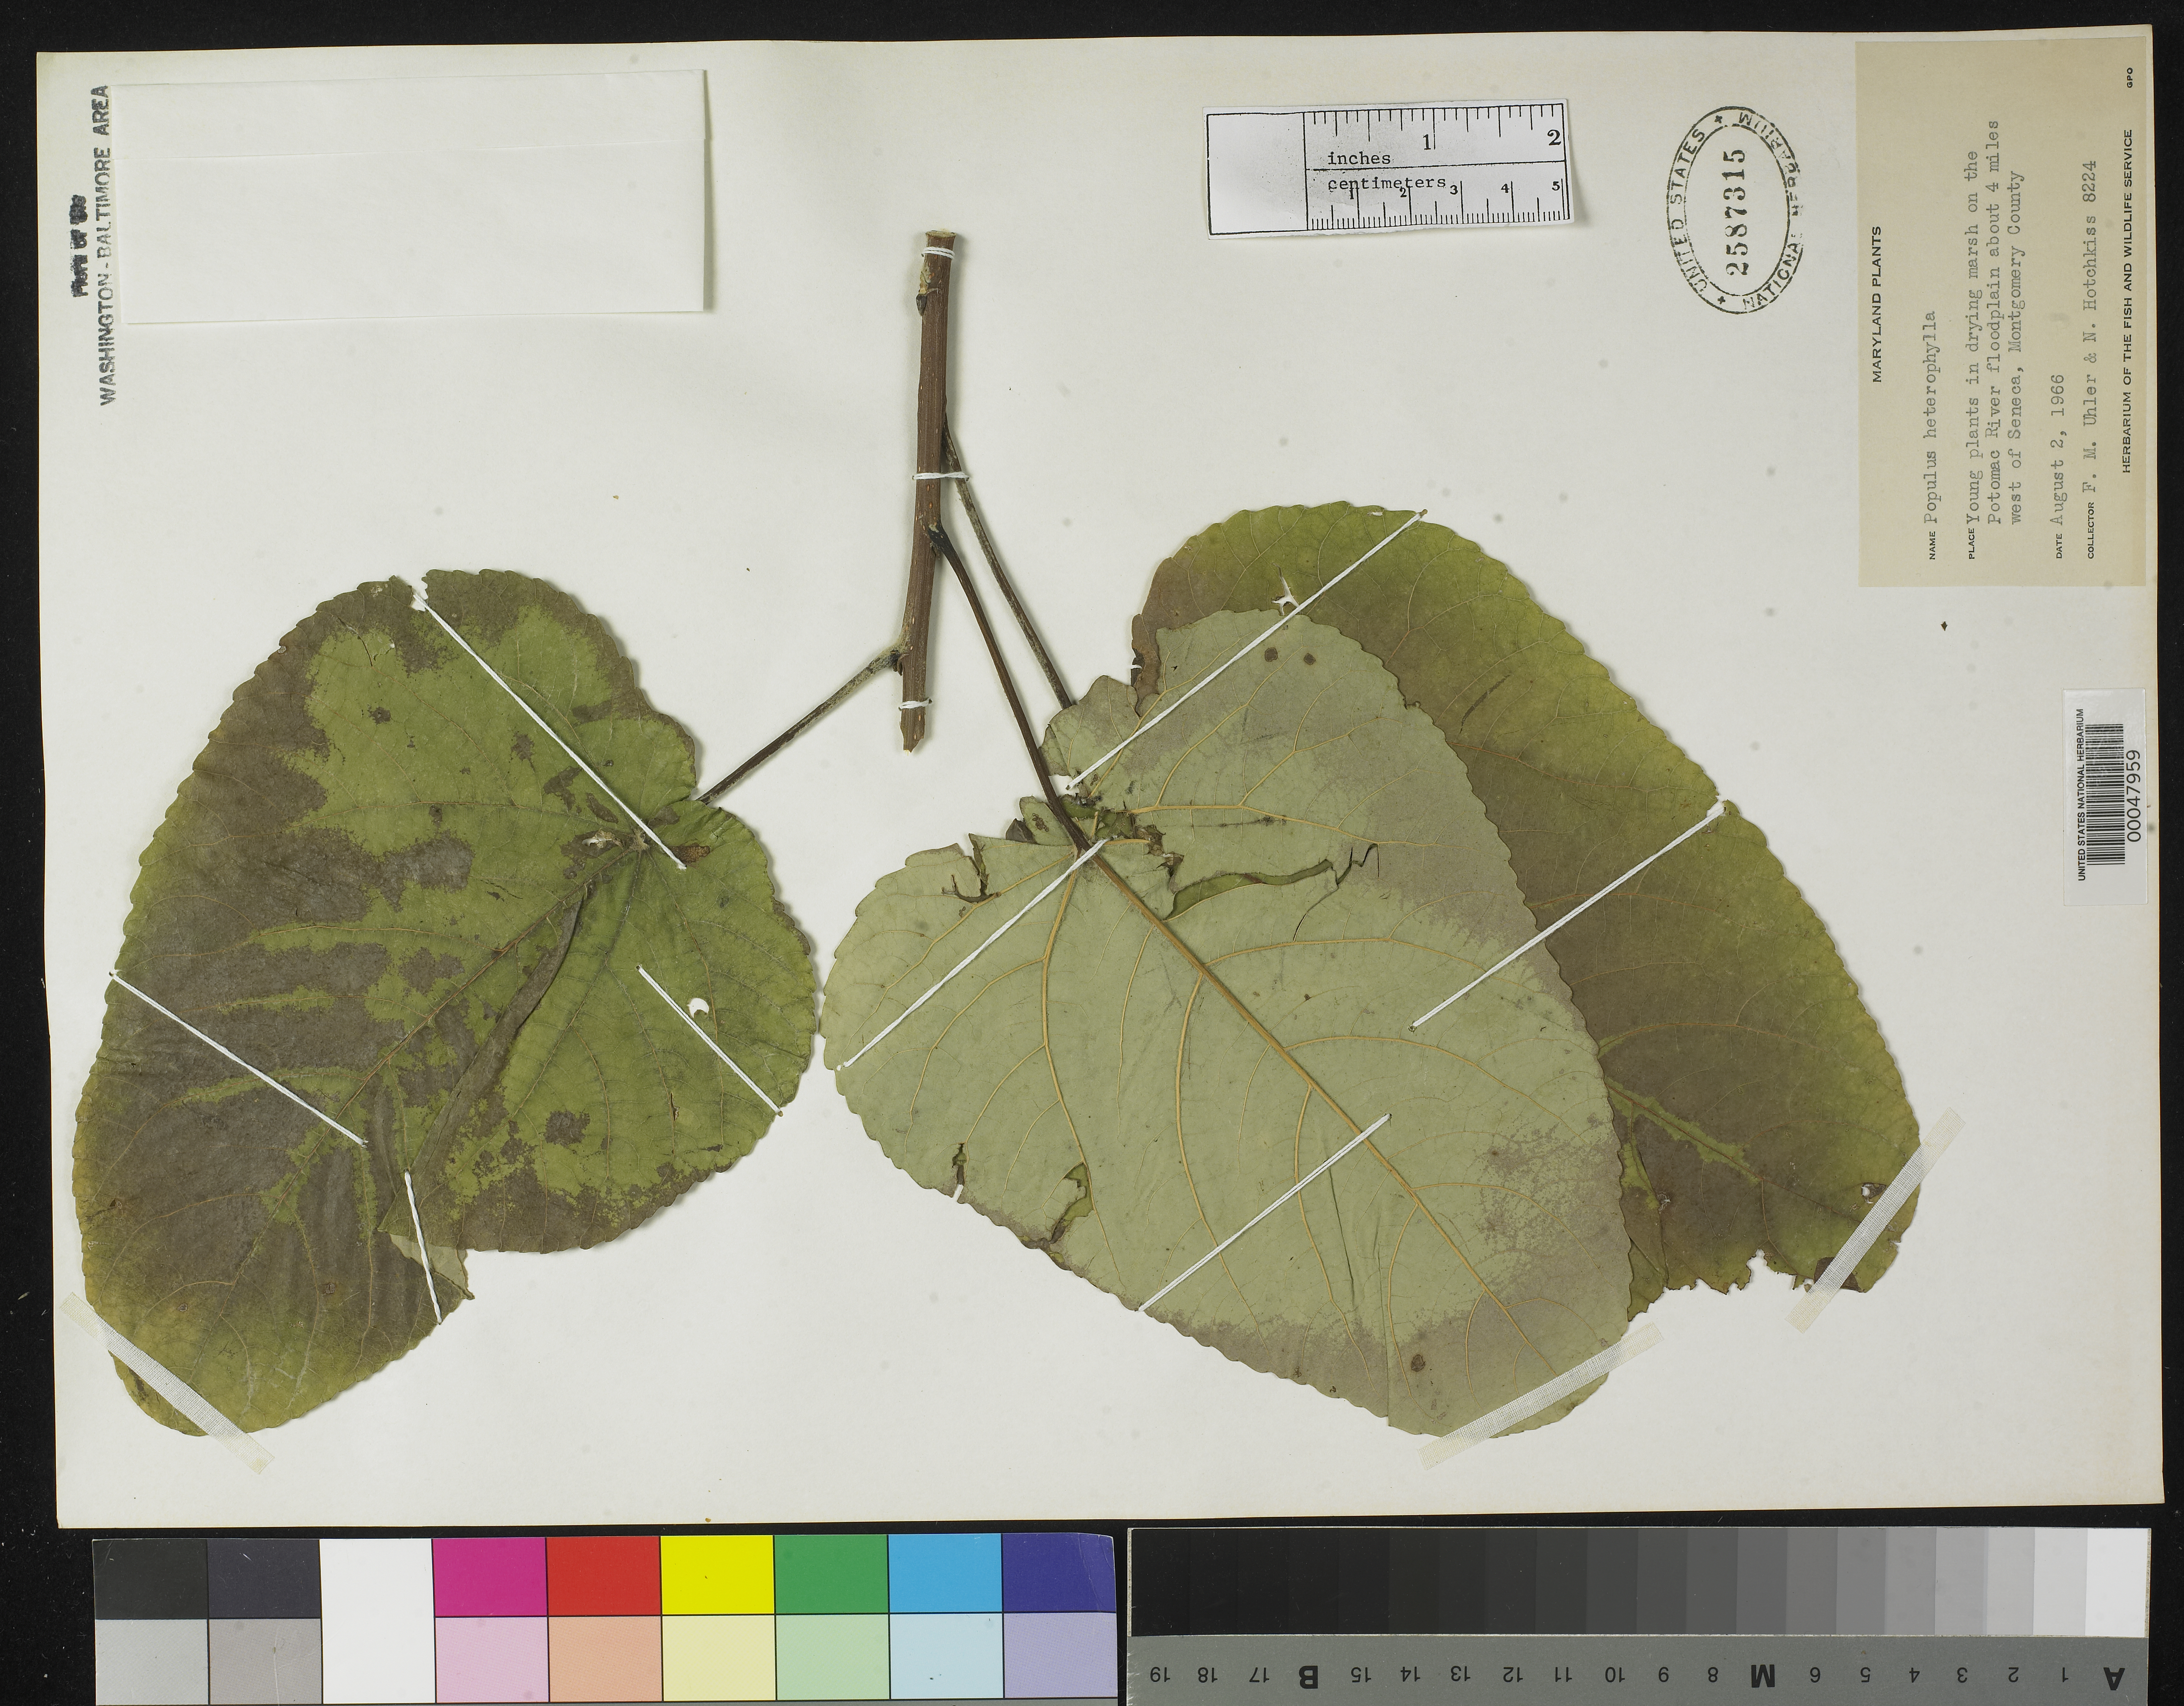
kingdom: Plantae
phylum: Tracheophyta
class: Magnoliopsida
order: Malpighiales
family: Salicaceae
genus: Populus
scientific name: Populus heterophylla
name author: L.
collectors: F. M. Uhler & N. Hotchkiss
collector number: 8224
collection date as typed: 02 Aug 1966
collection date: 1966-08-02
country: United States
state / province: Maryland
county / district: Montgomery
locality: About 4 mi. W of Seneca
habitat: Drying marsh on potomac river floodplain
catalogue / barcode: US 2587315